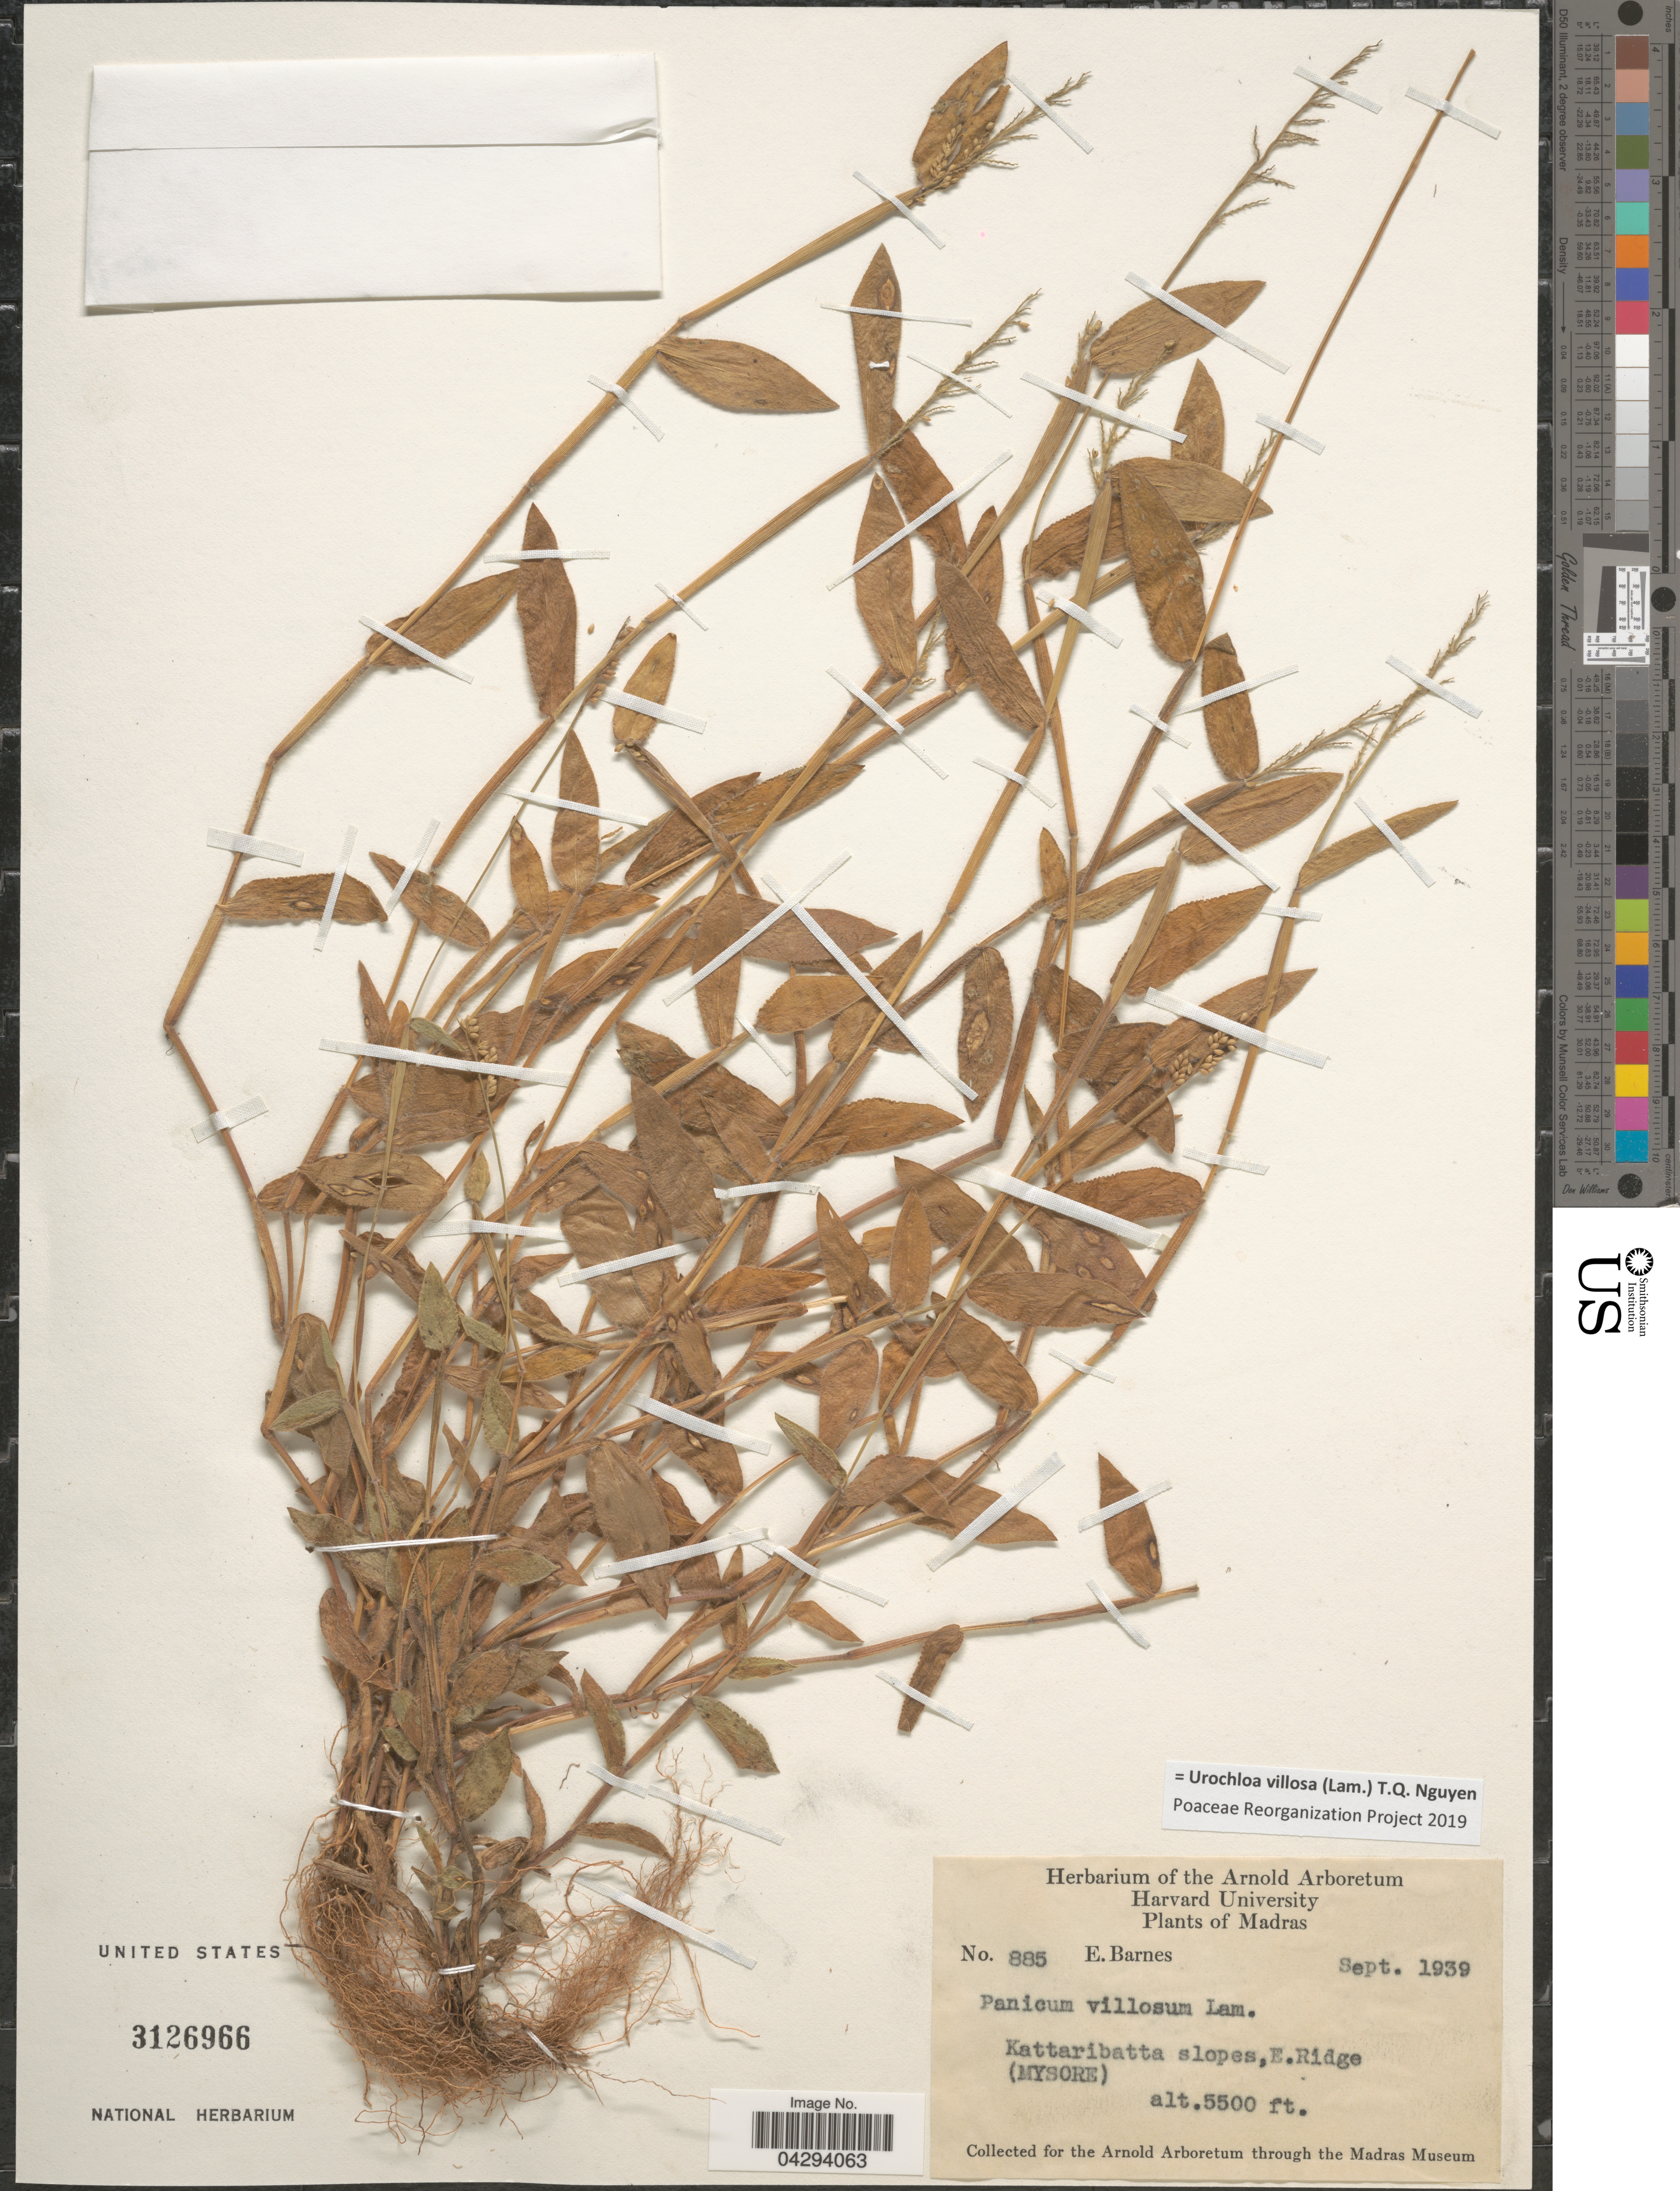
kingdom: Plantae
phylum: Tracheophyta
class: Liliopsida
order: Poales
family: Poaceae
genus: Urochloa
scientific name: Urochloa villosa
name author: (Lam.) T.Q. Nguyen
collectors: E. Barnes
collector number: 885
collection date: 1939-09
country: India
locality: Madras. Kattaribatta slopes, E.Ridge (Mysore).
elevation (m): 1676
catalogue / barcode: US 3126966